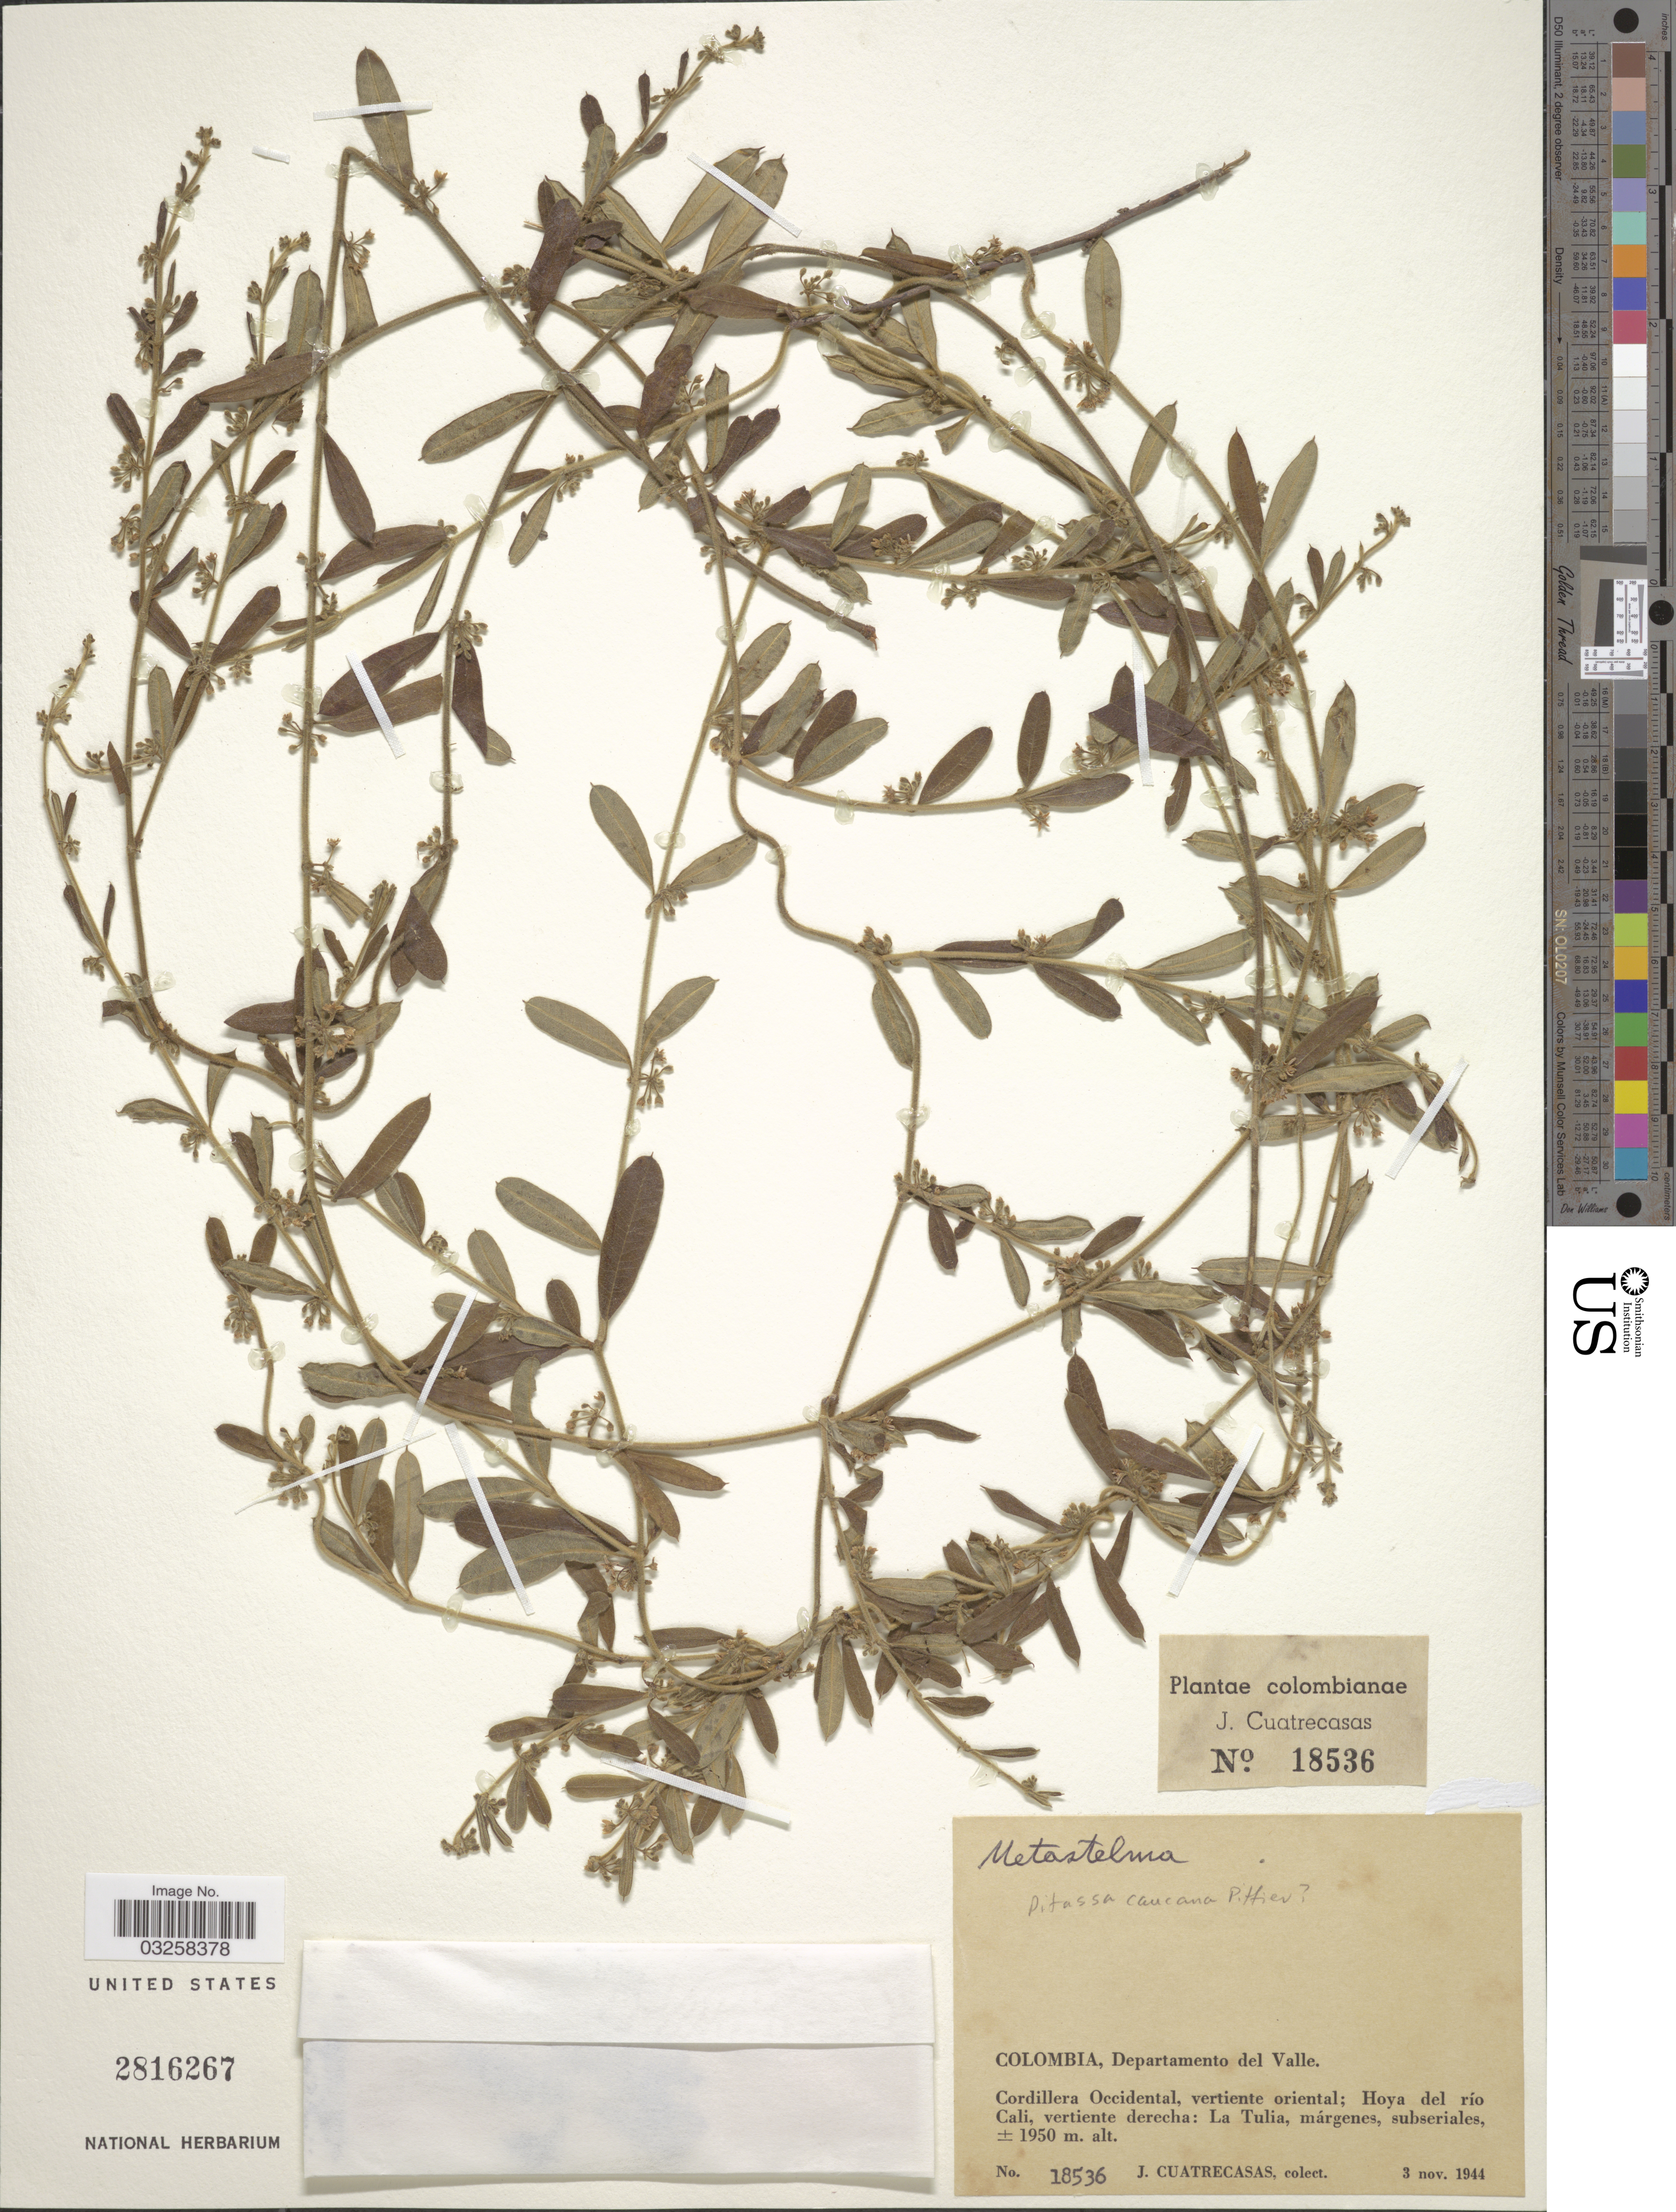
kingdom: Plantae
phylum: Tracheophyta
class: Magnoliopsida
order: Gentianales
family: Apocynaceae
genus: Ditassa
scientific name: Ditassa caucana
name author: Pittier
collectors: J. Cuatrecasas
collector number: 18536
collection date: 1944-11-03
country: Colombia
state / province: Valle del Cauca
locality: Departamento del Valle. Cordillera Occidental, vertiente oriental; Hoya del río Cali, vertiente derecha: La Tulia, márgenes, subseriales.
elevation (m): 1950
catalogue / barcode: US 2816267